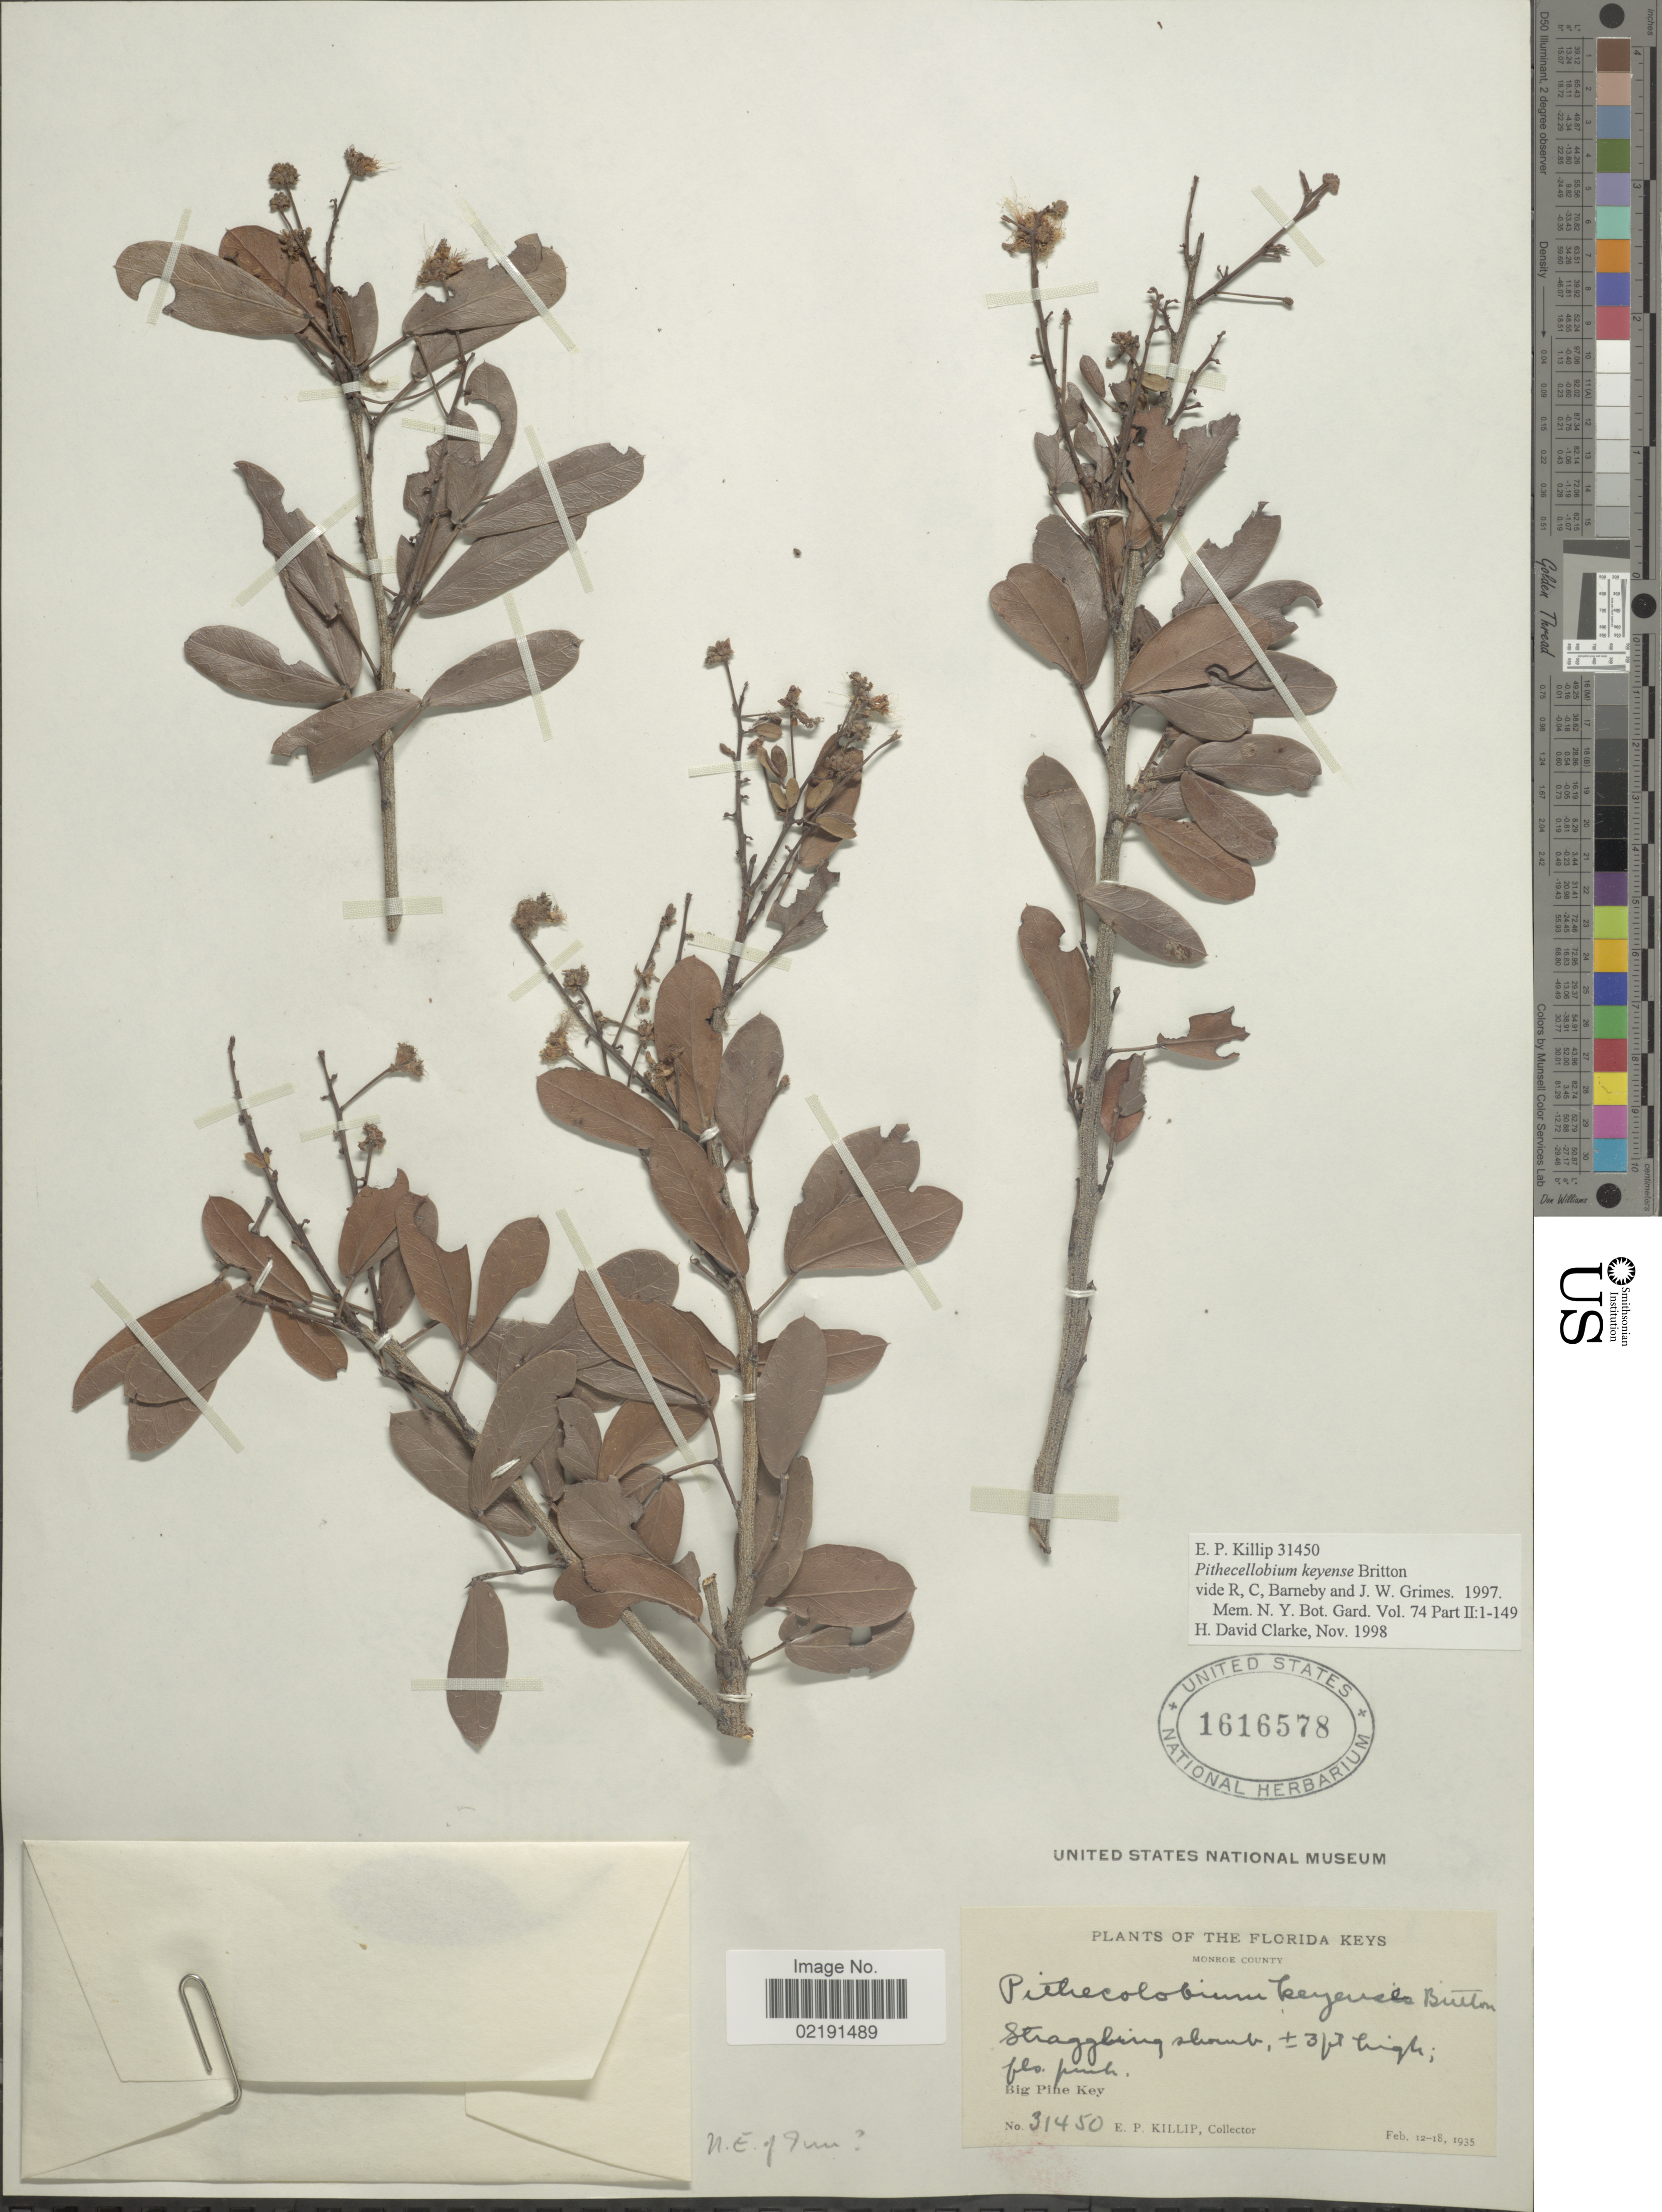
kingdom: Plantae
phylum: Tracheophyta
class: Magnoliopsida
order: Fabales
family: Fabaceae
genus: Pithecellobium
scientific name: Pithecellobium keyense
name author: Britton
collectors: E. P. Killip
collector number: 31450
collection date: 1935-02-12/1935-02-18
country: United States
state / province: Florida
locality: Florida Keys. Big Pine Key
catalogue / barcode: US 1616578